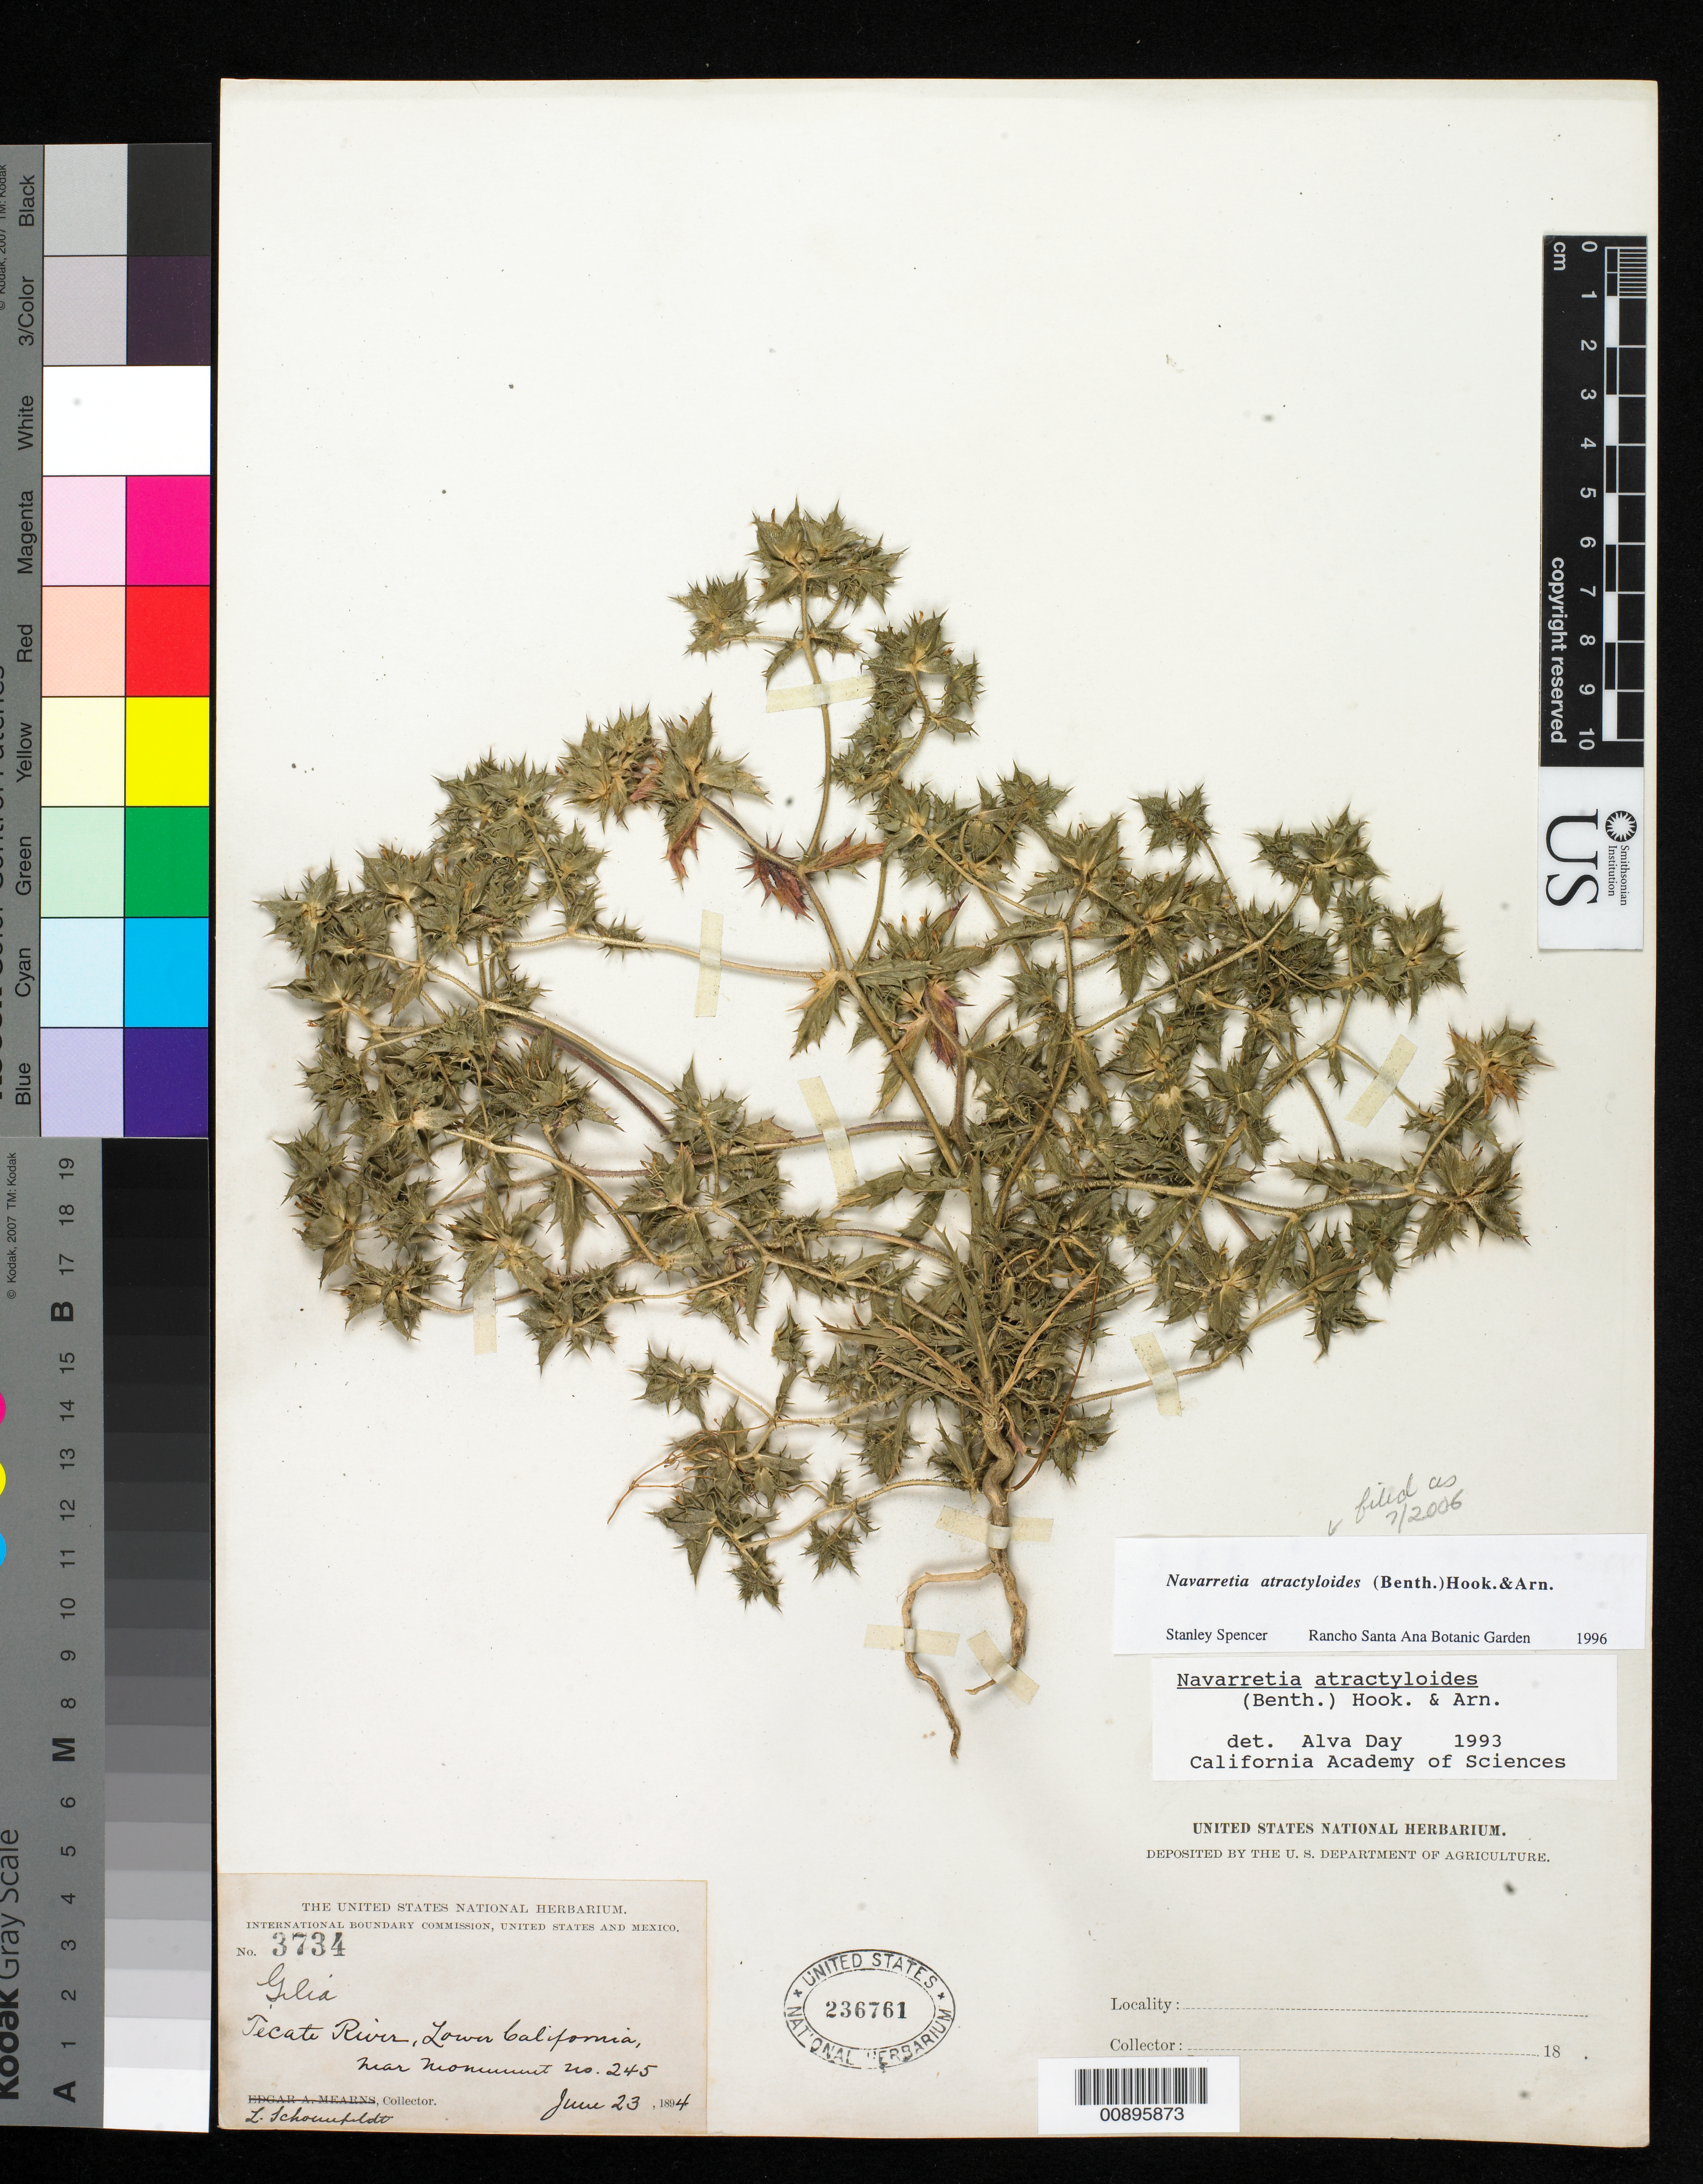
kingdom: Plantae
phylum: Tracheophyta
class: Magnoliopsida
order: Ericales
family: Polemoniaceae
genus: Navarretia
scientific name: Navarretia atractyloides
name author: (Benth.) Hook. & Arn.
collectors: L. Schoenfeldt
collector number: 3734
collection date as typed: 23 Jun 1894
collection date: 1894-06-23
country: Mexico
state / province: Baja California Norte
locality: Tecate River, Baja California, near Monument no. 245.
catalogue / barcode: US 236761